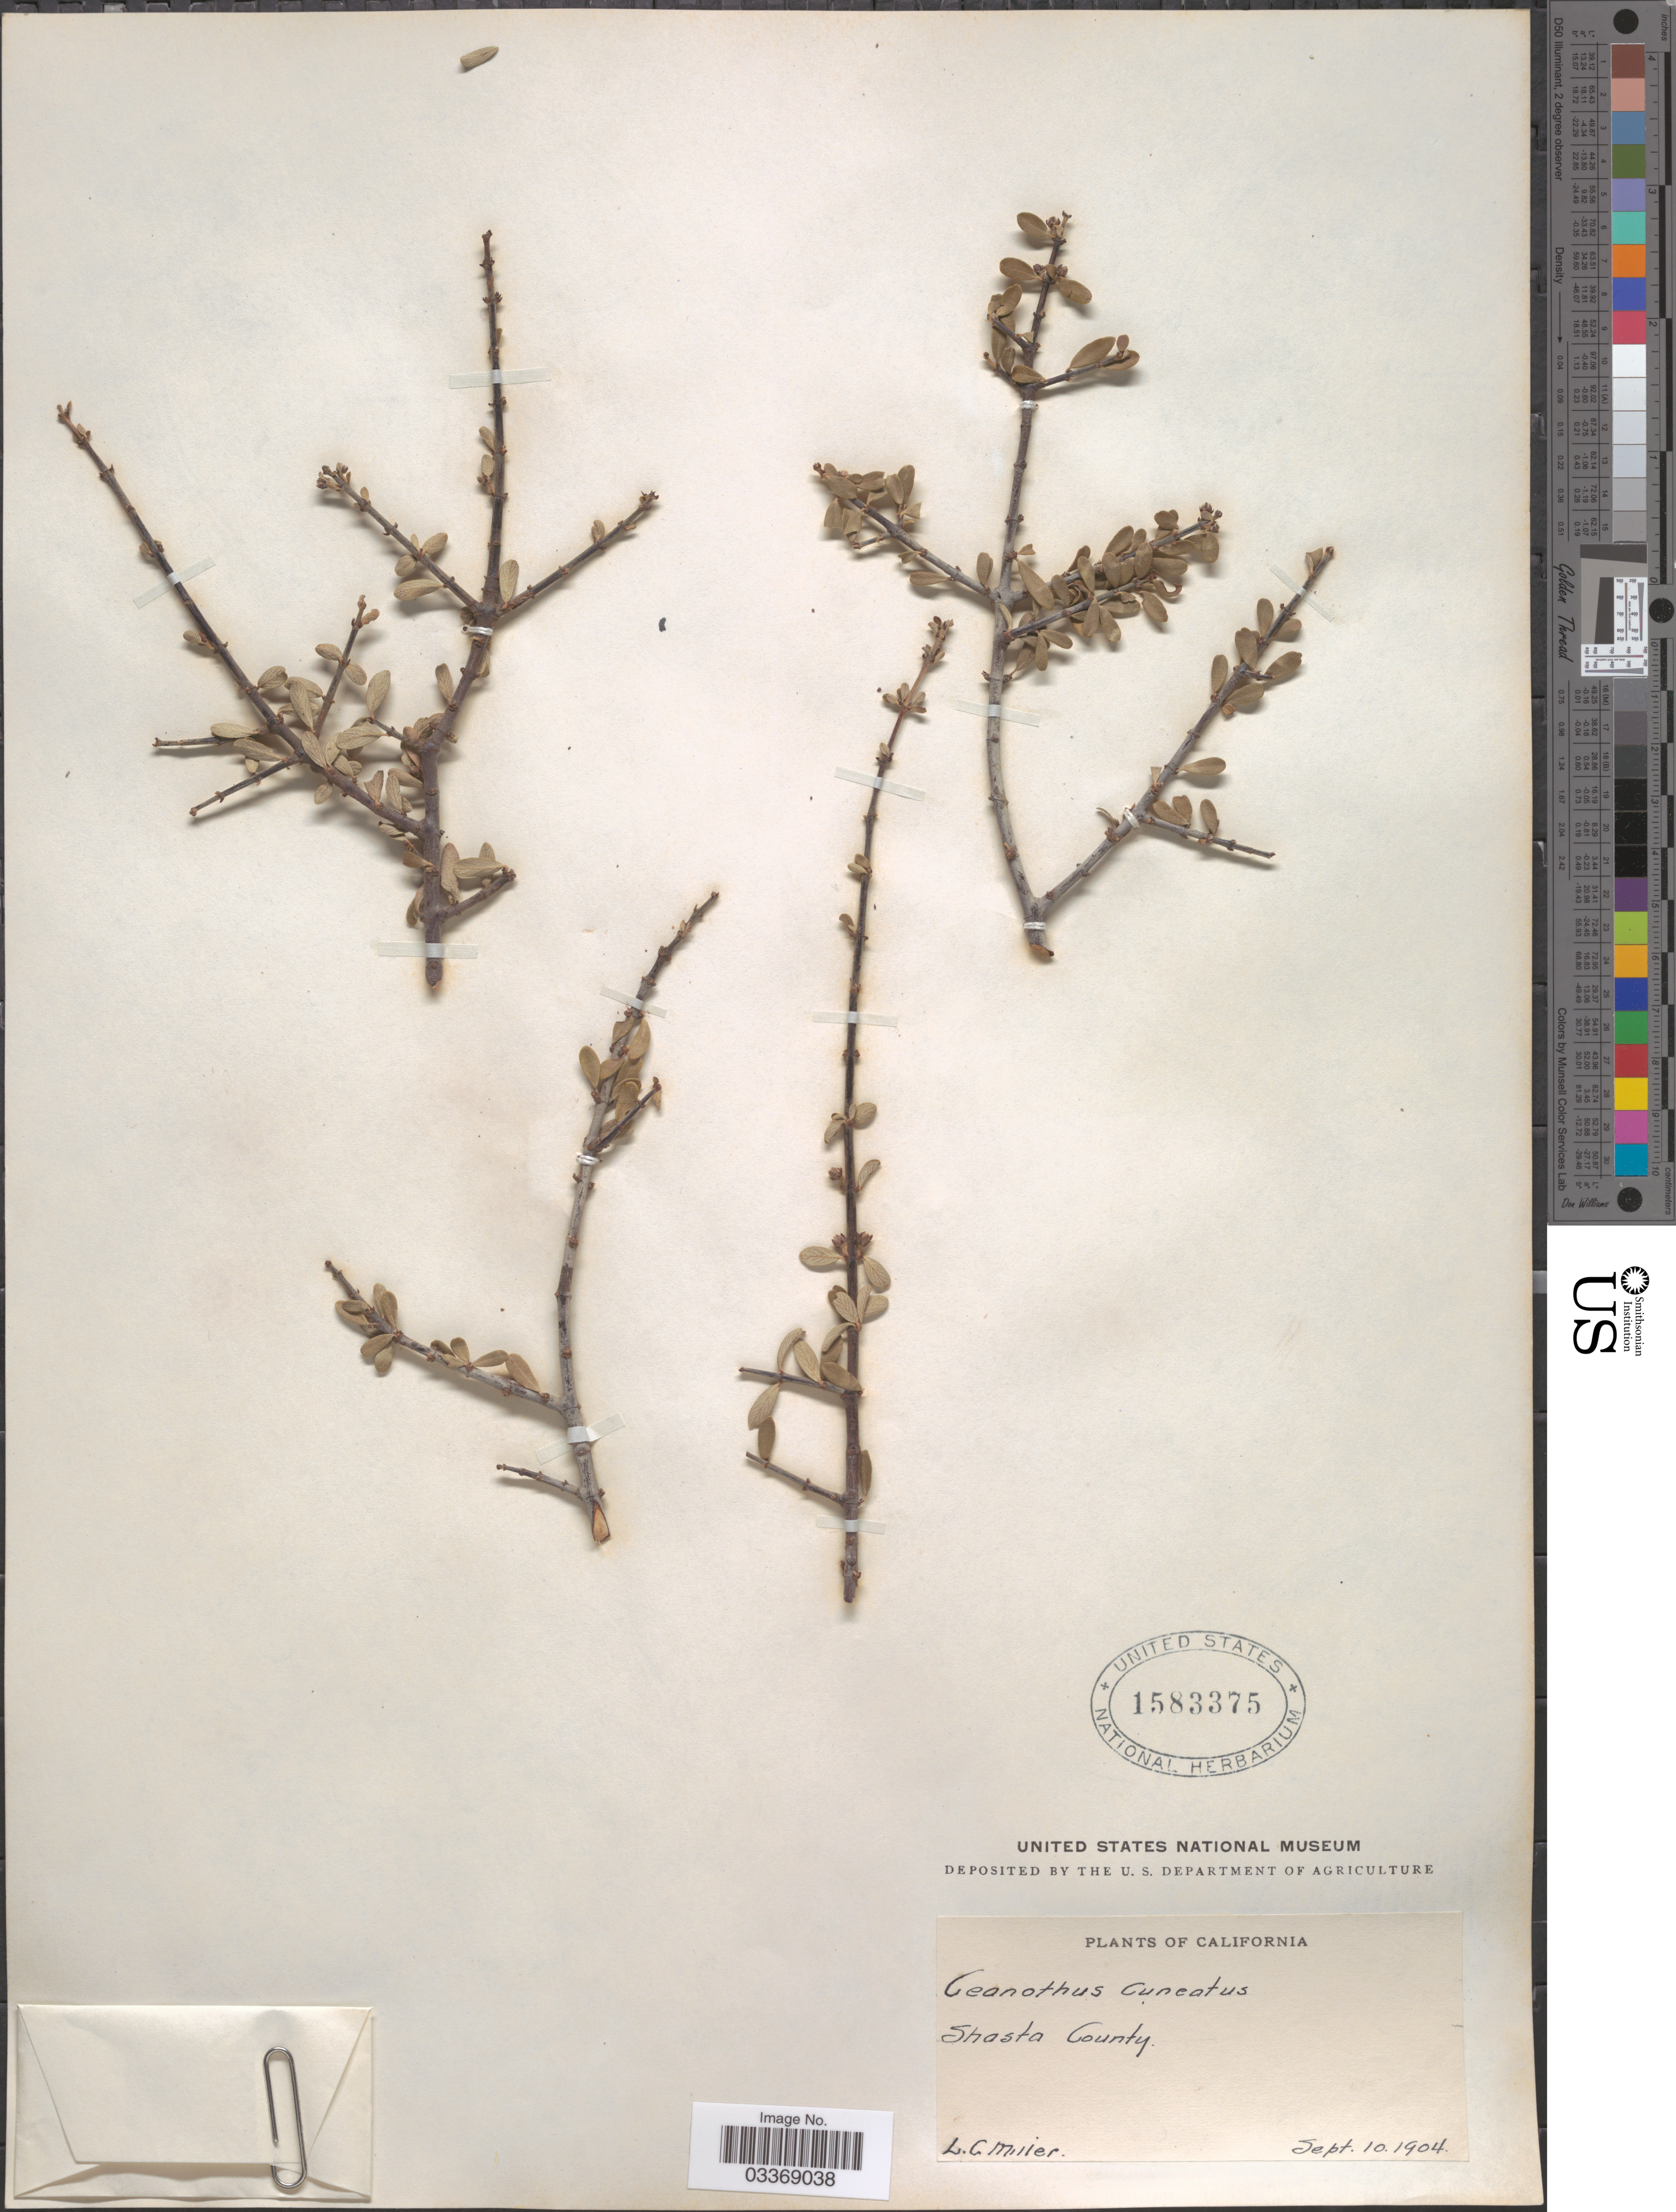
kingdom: Plantae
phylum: Tracheophyta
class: Magnoliopsida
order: Rosales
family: Rhamnaceae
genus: Ceanothus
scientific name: Ceanothus cuneatus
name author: (Hook.) Nutt.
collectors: L. Miller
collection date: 1904-09-10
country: United States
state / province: California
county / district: Shasta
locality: Shasta County.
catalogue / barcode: US 1583375